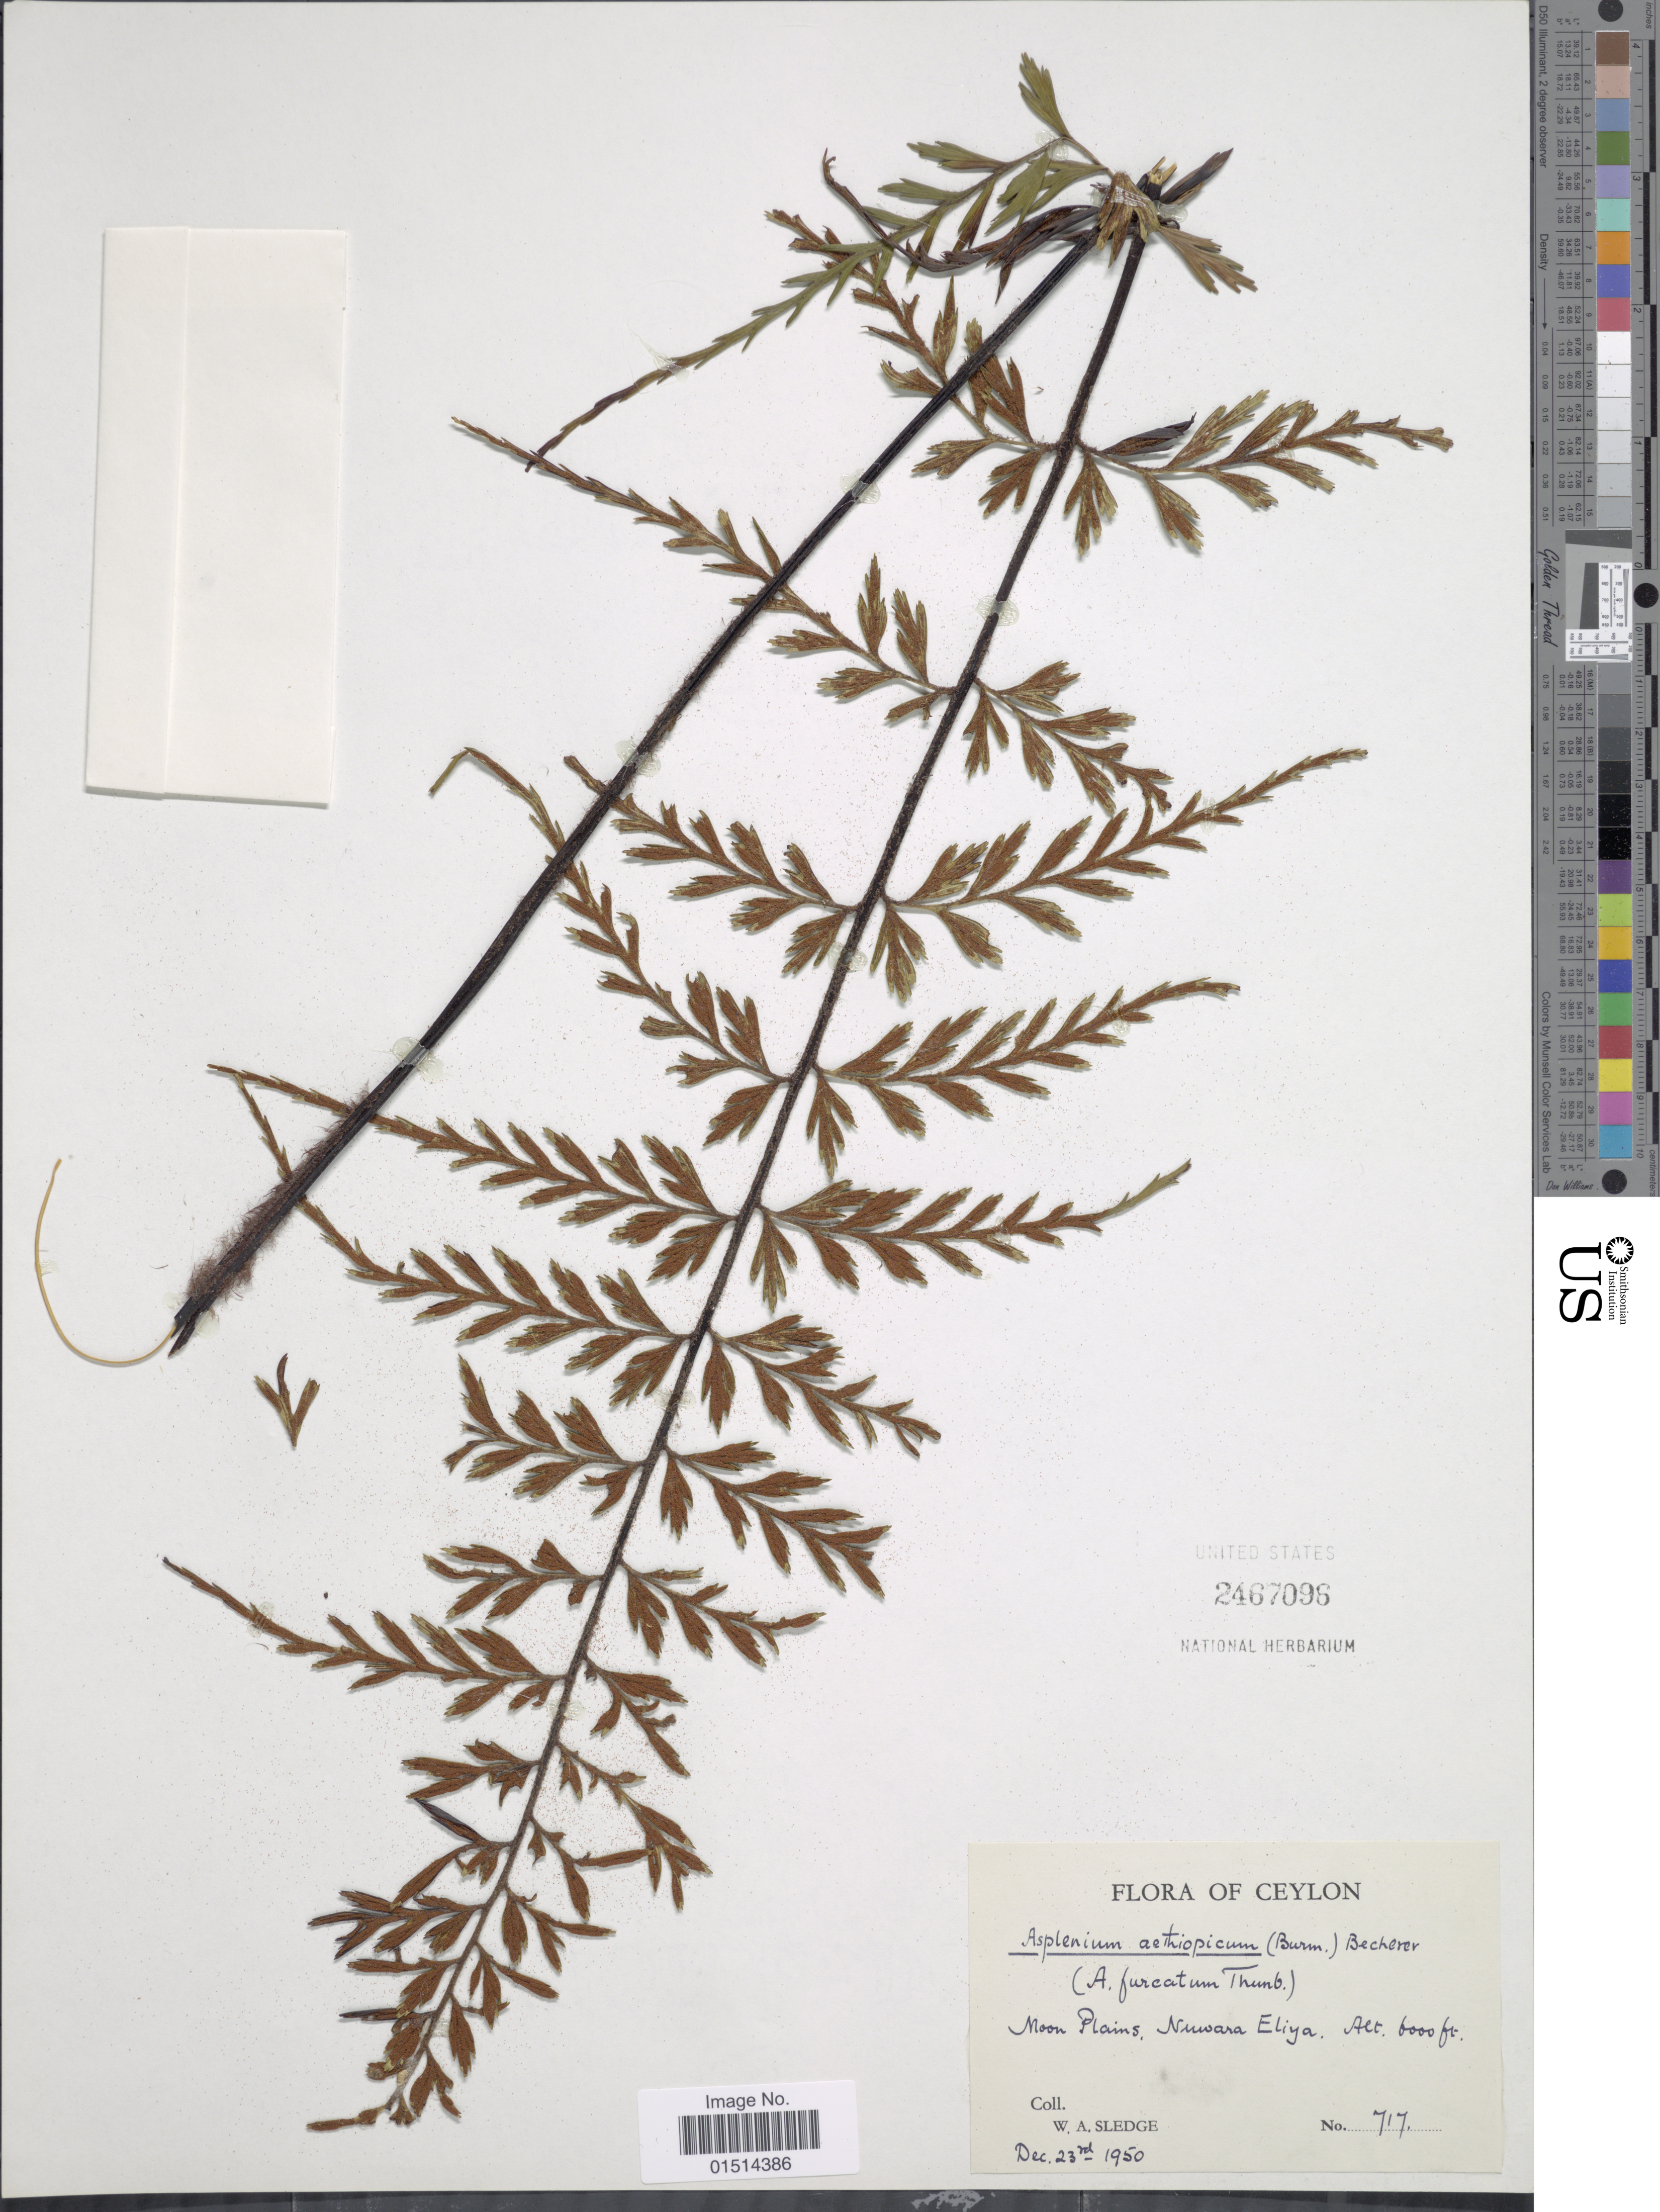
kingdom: Plantae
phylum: Tracheophyta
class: Polypodiopsida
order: Polypodiales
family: Aspleniaceae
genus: Asplenium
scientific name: Asplenium aethiopicum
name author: (Burm. f.) Bech.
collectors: W. A. Sledge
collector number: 717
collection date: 1950-12-23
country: Sri Lanka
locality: Ceylon, Moon Plains, Nuwara Eliya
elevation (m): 1829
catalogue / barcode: US 2467096